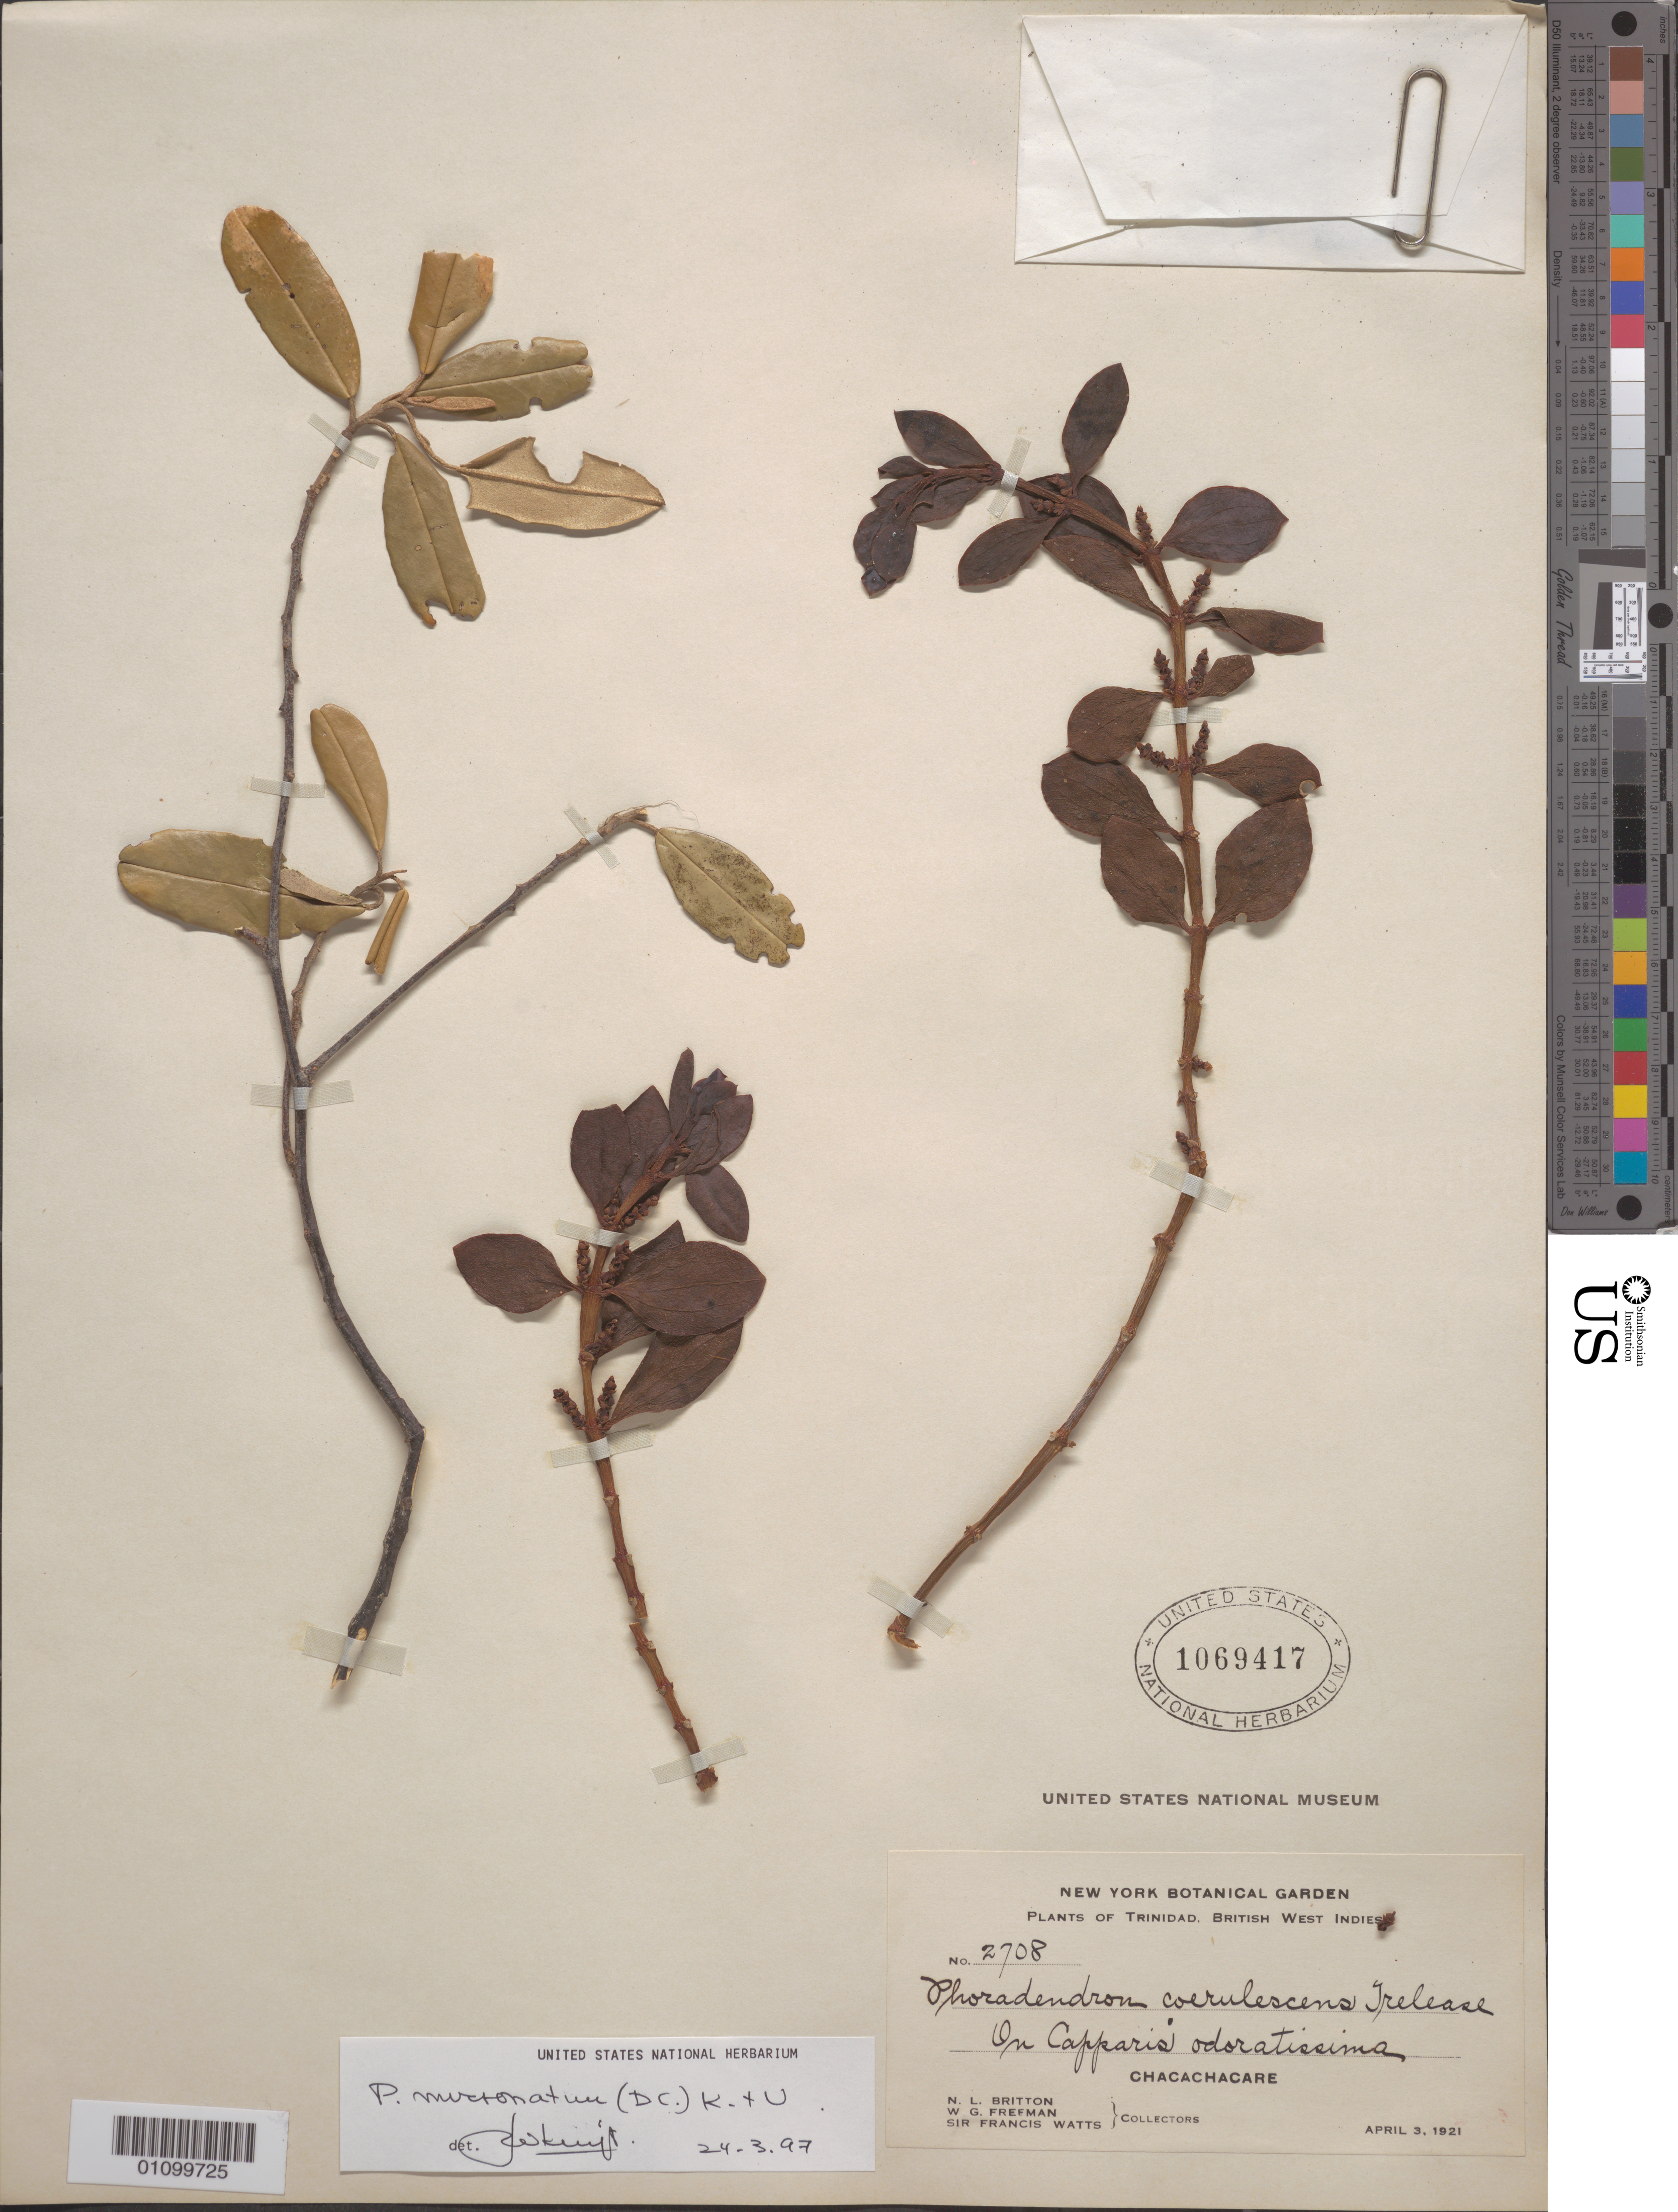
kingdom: Plantae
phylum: Tracheophyta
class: Magnoliopsida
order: Santalales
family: Viscaceae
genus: Phoradendron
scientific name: Phoradendron mucronatum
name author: (DC.) Krug & Urb.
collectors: N. Britton, W. Freeman & F. Watts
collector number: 2708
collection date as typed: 03 Apr 1921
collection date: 1921-04-03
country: Trinidad and Tobago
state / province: Diego Martin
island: Chacachacare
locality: Chacachacare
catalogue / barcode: US 1069417